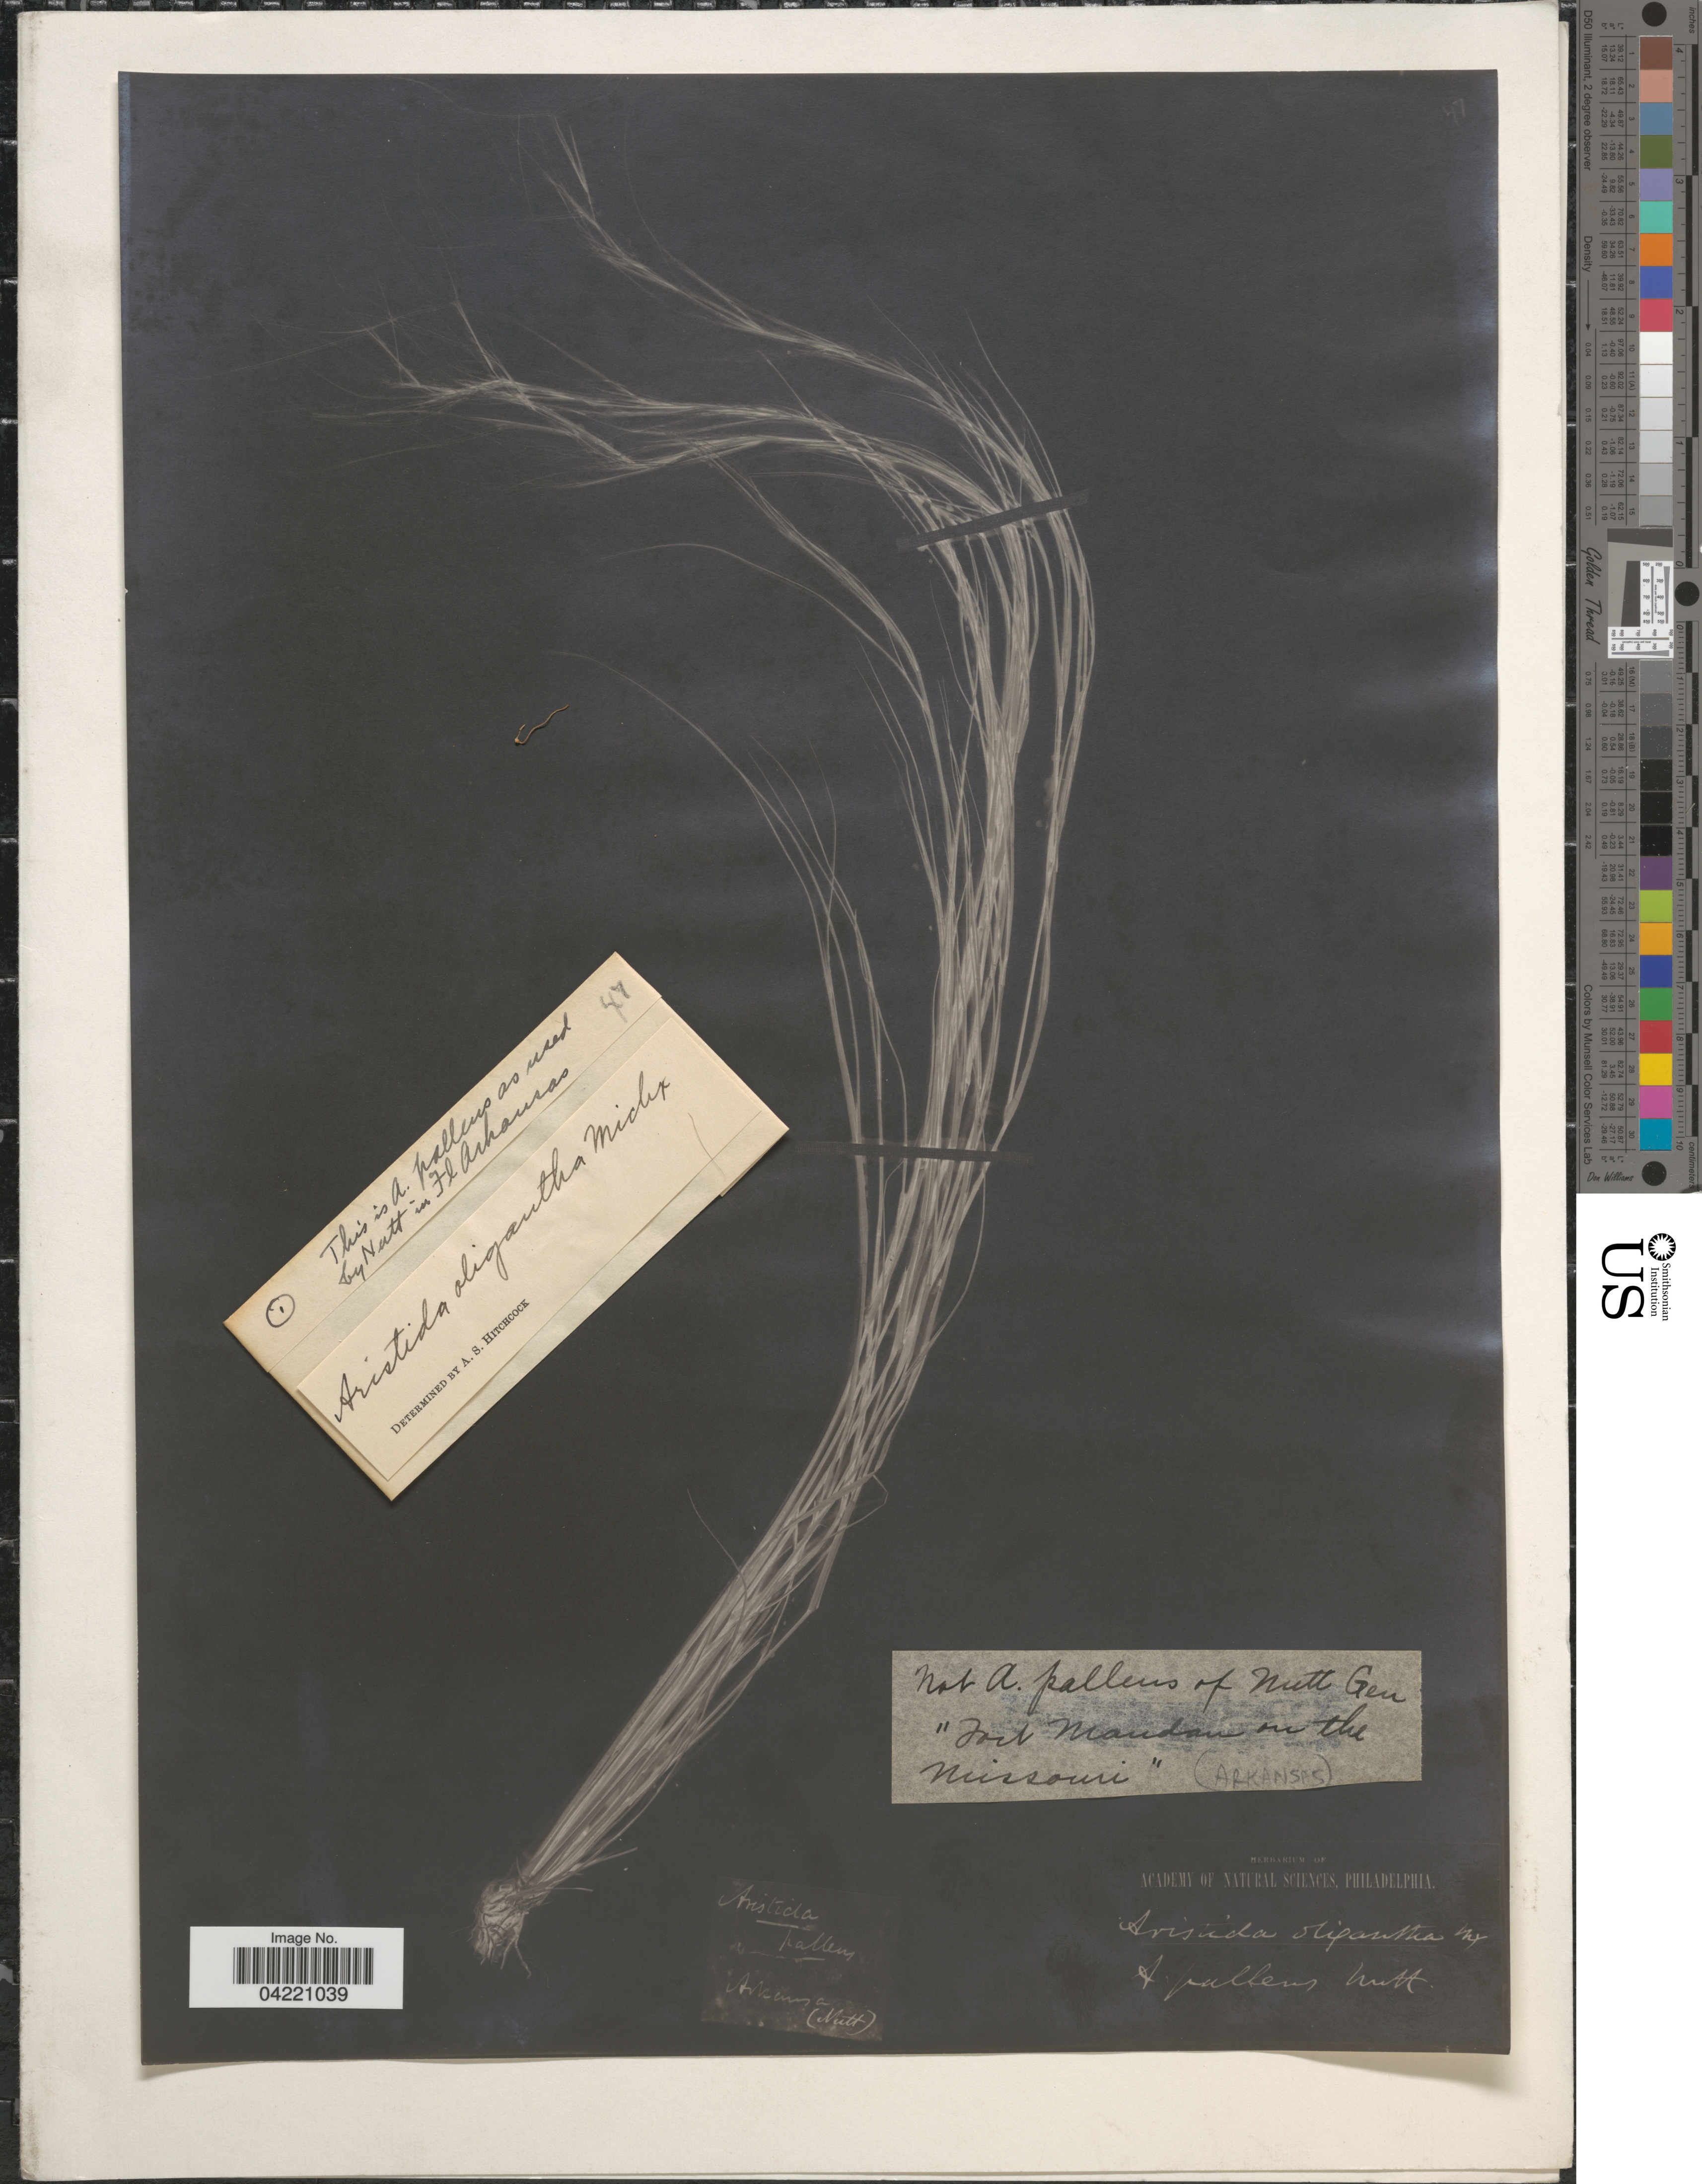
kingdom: Plantae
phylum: Tracheophyta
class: Liliopsida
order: Poales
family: Poaceae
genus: Aristida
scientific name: Aristida oligantha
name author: Michx.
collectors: ex Herb. Academy of Natural Sciences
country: United States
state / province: Arkansas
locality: Fort Mandan on the Missouri.